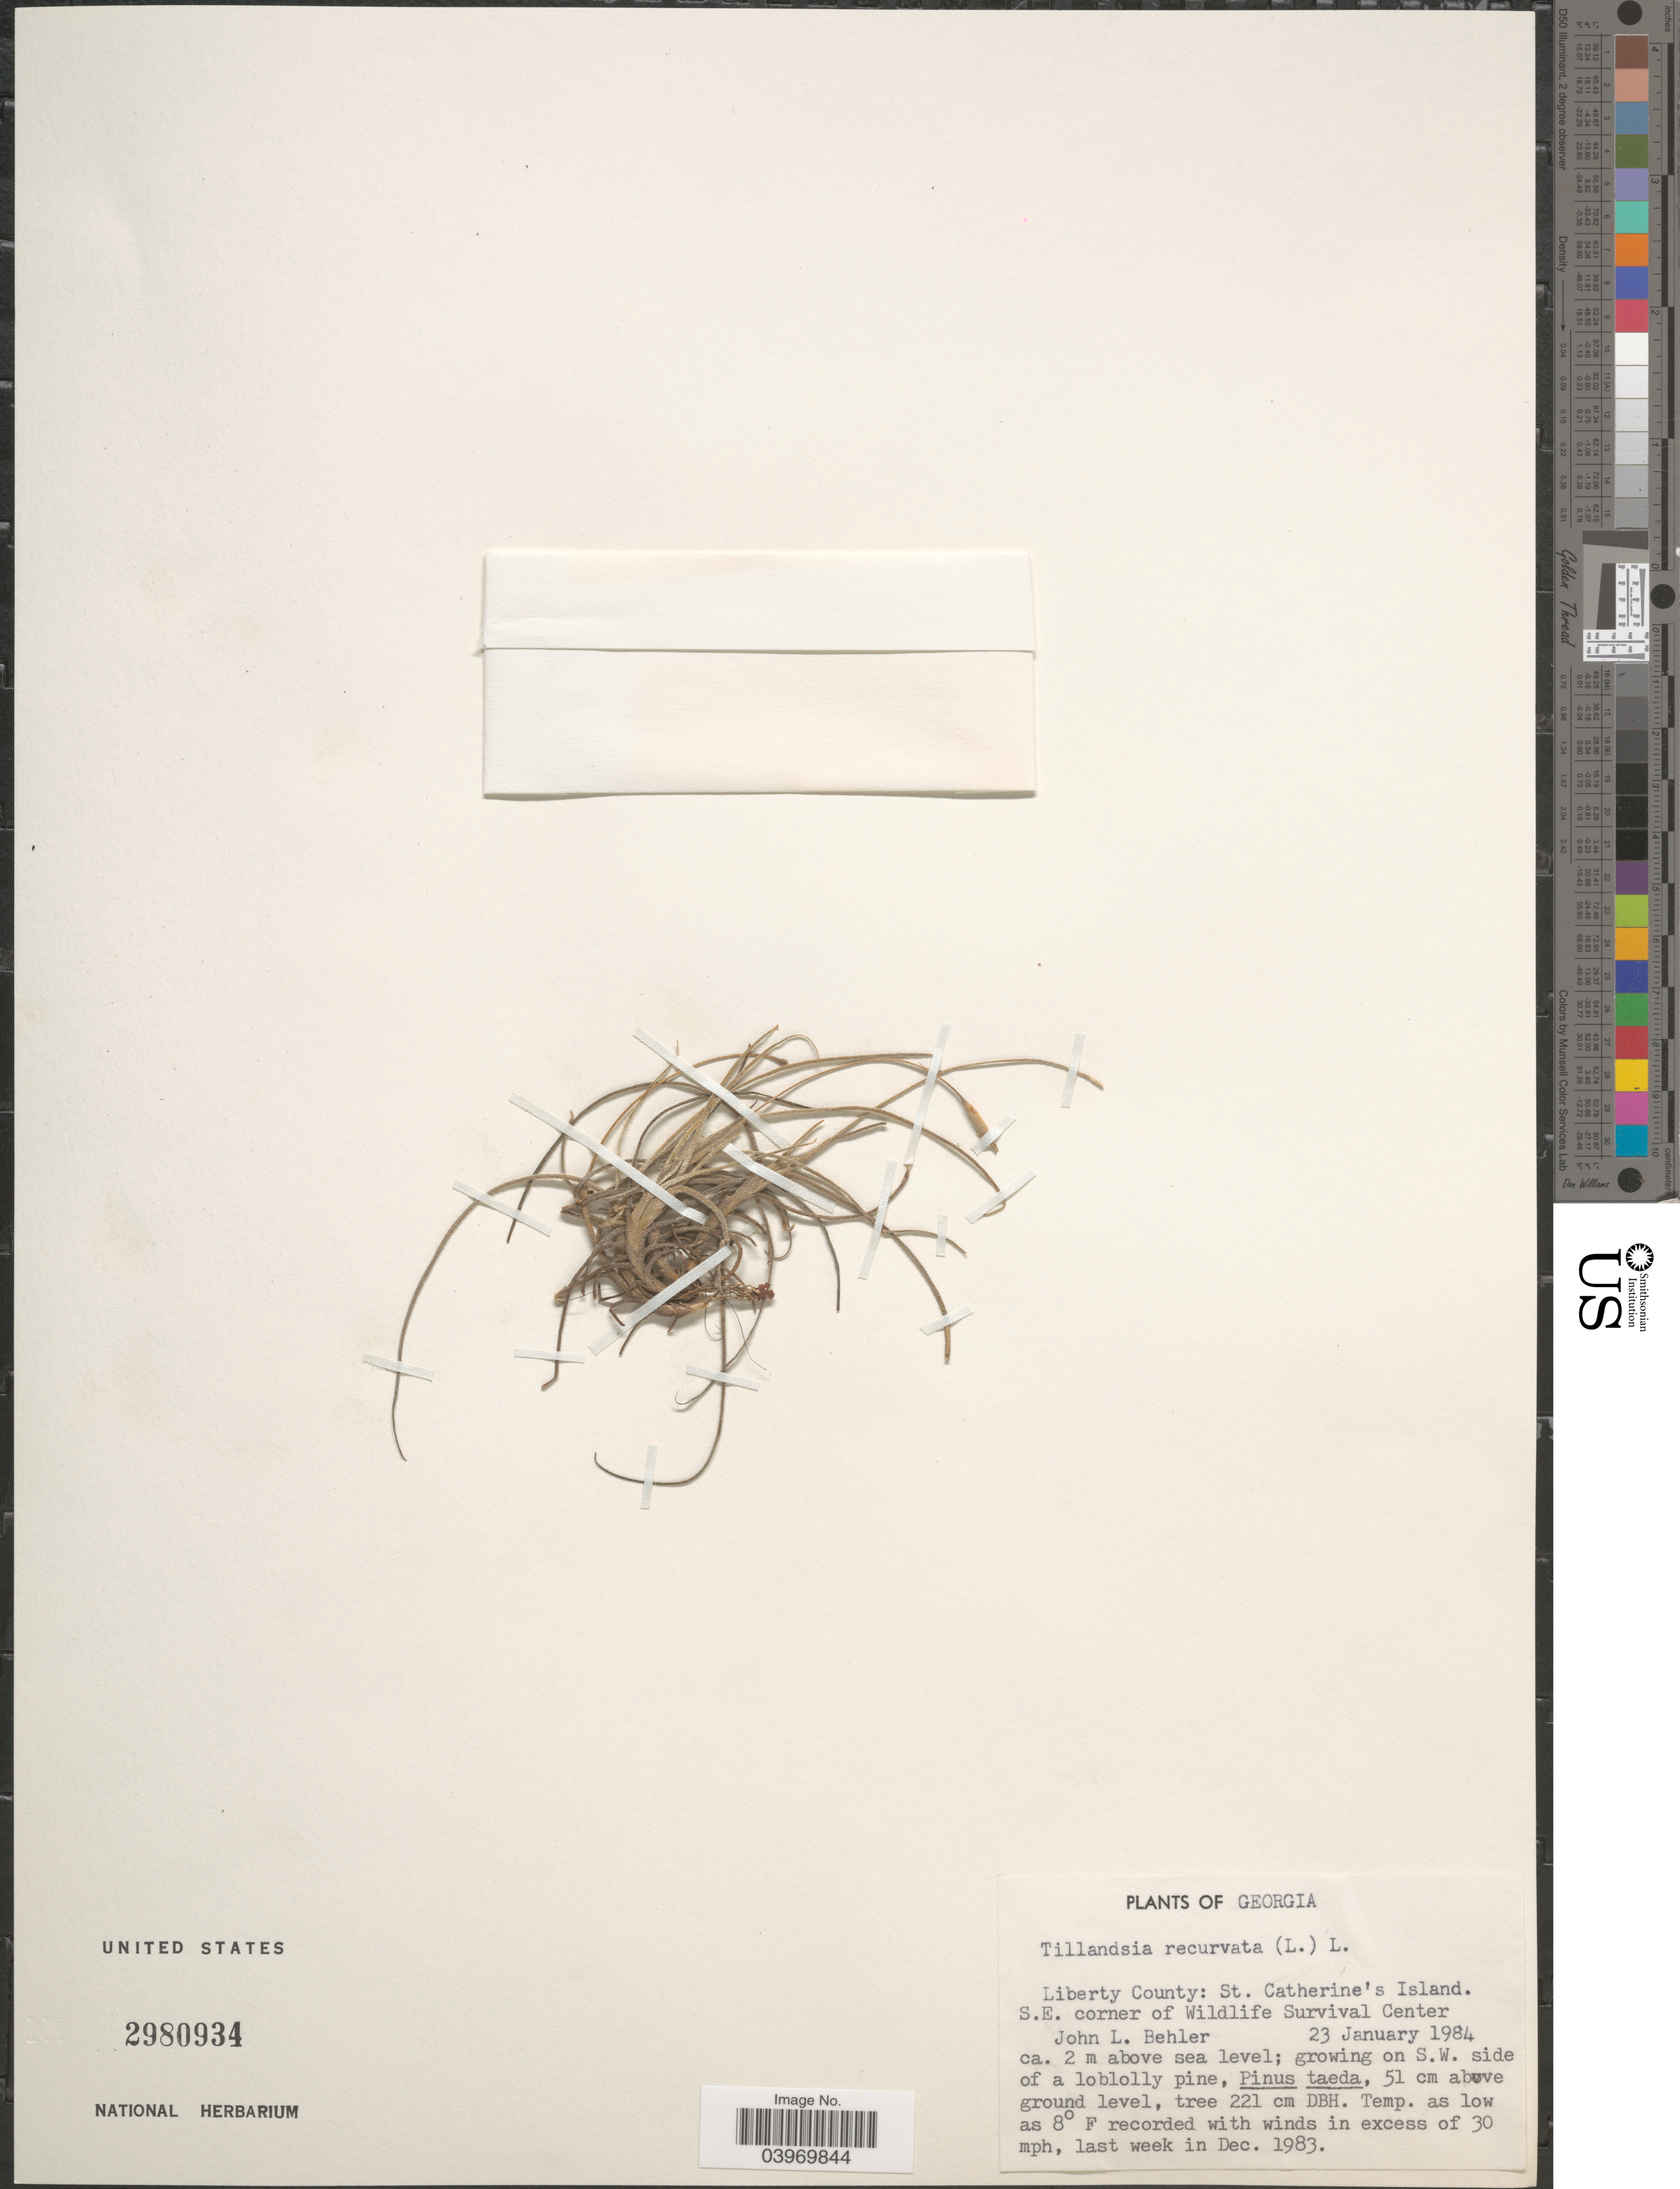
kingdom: Plantae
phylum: Tracheophyta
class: Liliopsida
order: Poales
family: Bromeliaceae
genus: Tillandsia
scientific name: Tillandsia recurvata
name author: L.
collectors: J. Behler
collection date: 1984-01-23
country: United States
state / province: Georgia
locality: Liberty County: St. Catherine's Island. S.E. corner of Wildlife Survival Center.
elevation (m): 2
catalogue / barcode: US 2980934